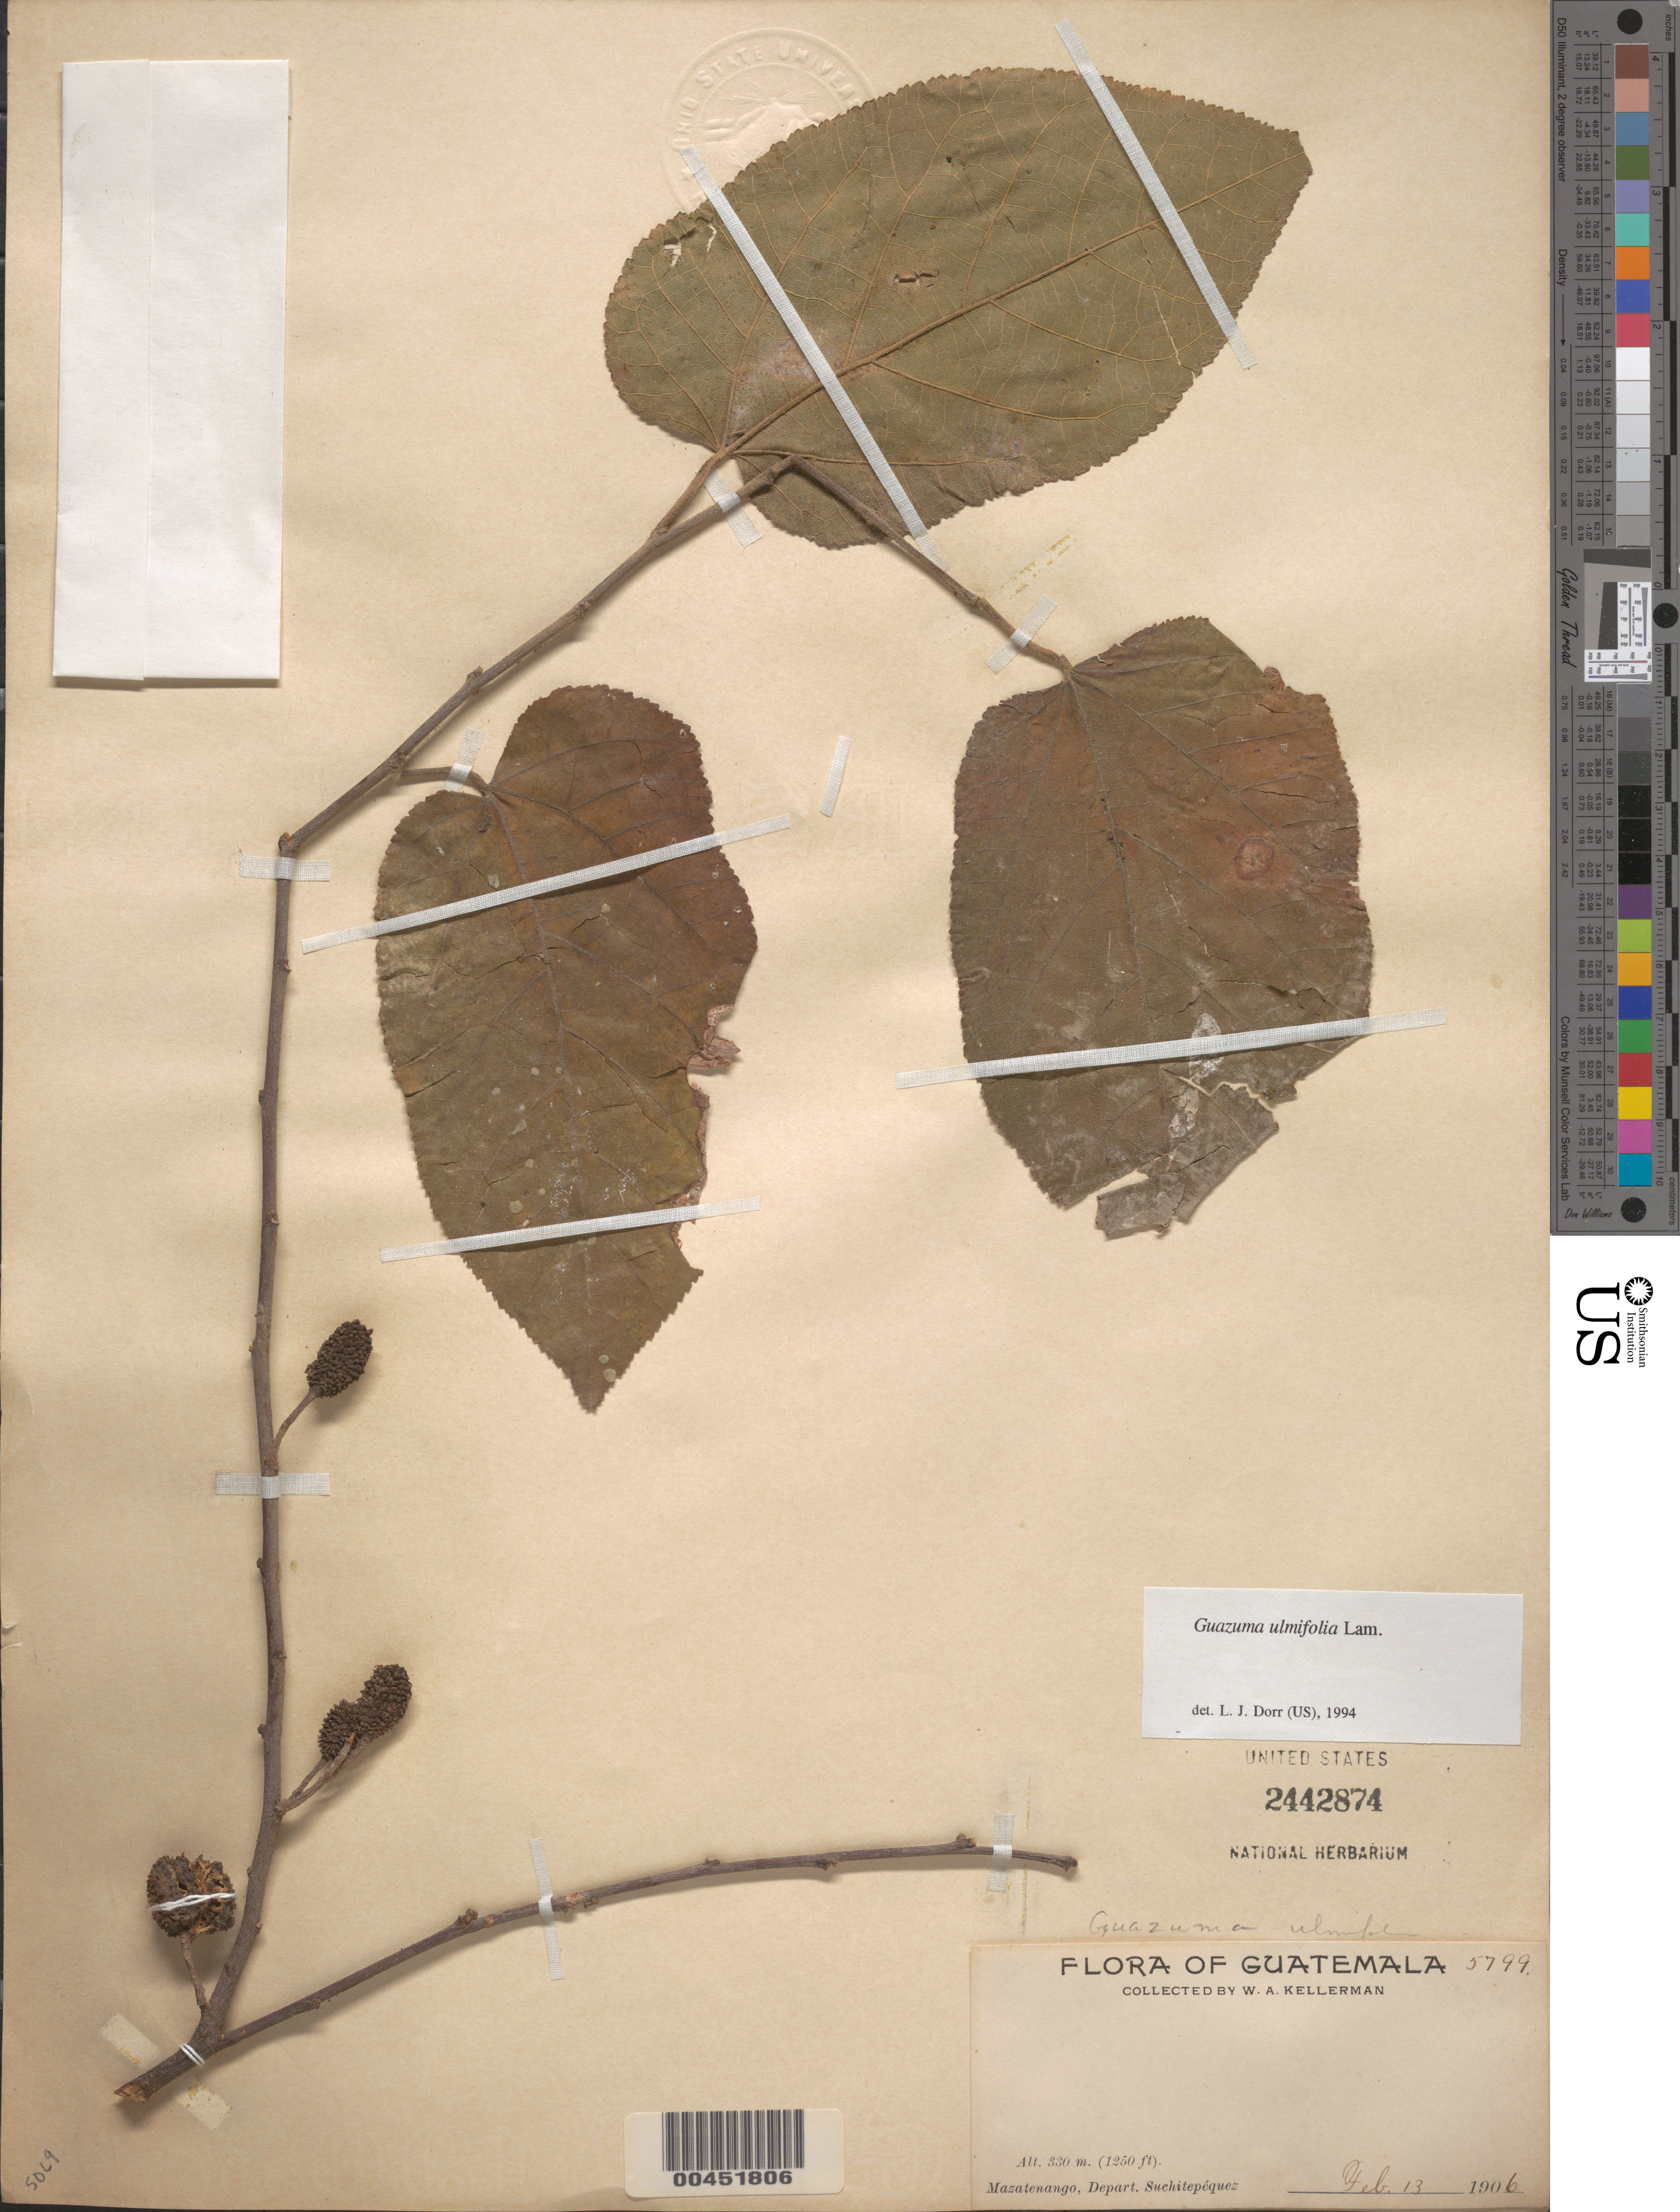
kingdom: Plantae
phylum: Tracheophyta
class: Magnoliopsida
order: Malvales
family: Malvaceae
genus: Guazuma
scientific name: Guazuma ulmifolia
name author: Lam.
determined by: Dorr, L. J., (BOT), Smithsonian Institution - National Museum of Natural History (UNITED STATES)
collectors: W. A. Kellerman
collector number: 5799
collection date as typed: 13 Feb 1906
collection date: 1906-02-13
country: Guatemala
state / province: Suchitepéquez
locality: Mazatenango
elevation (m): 330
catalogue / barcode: US 2442874